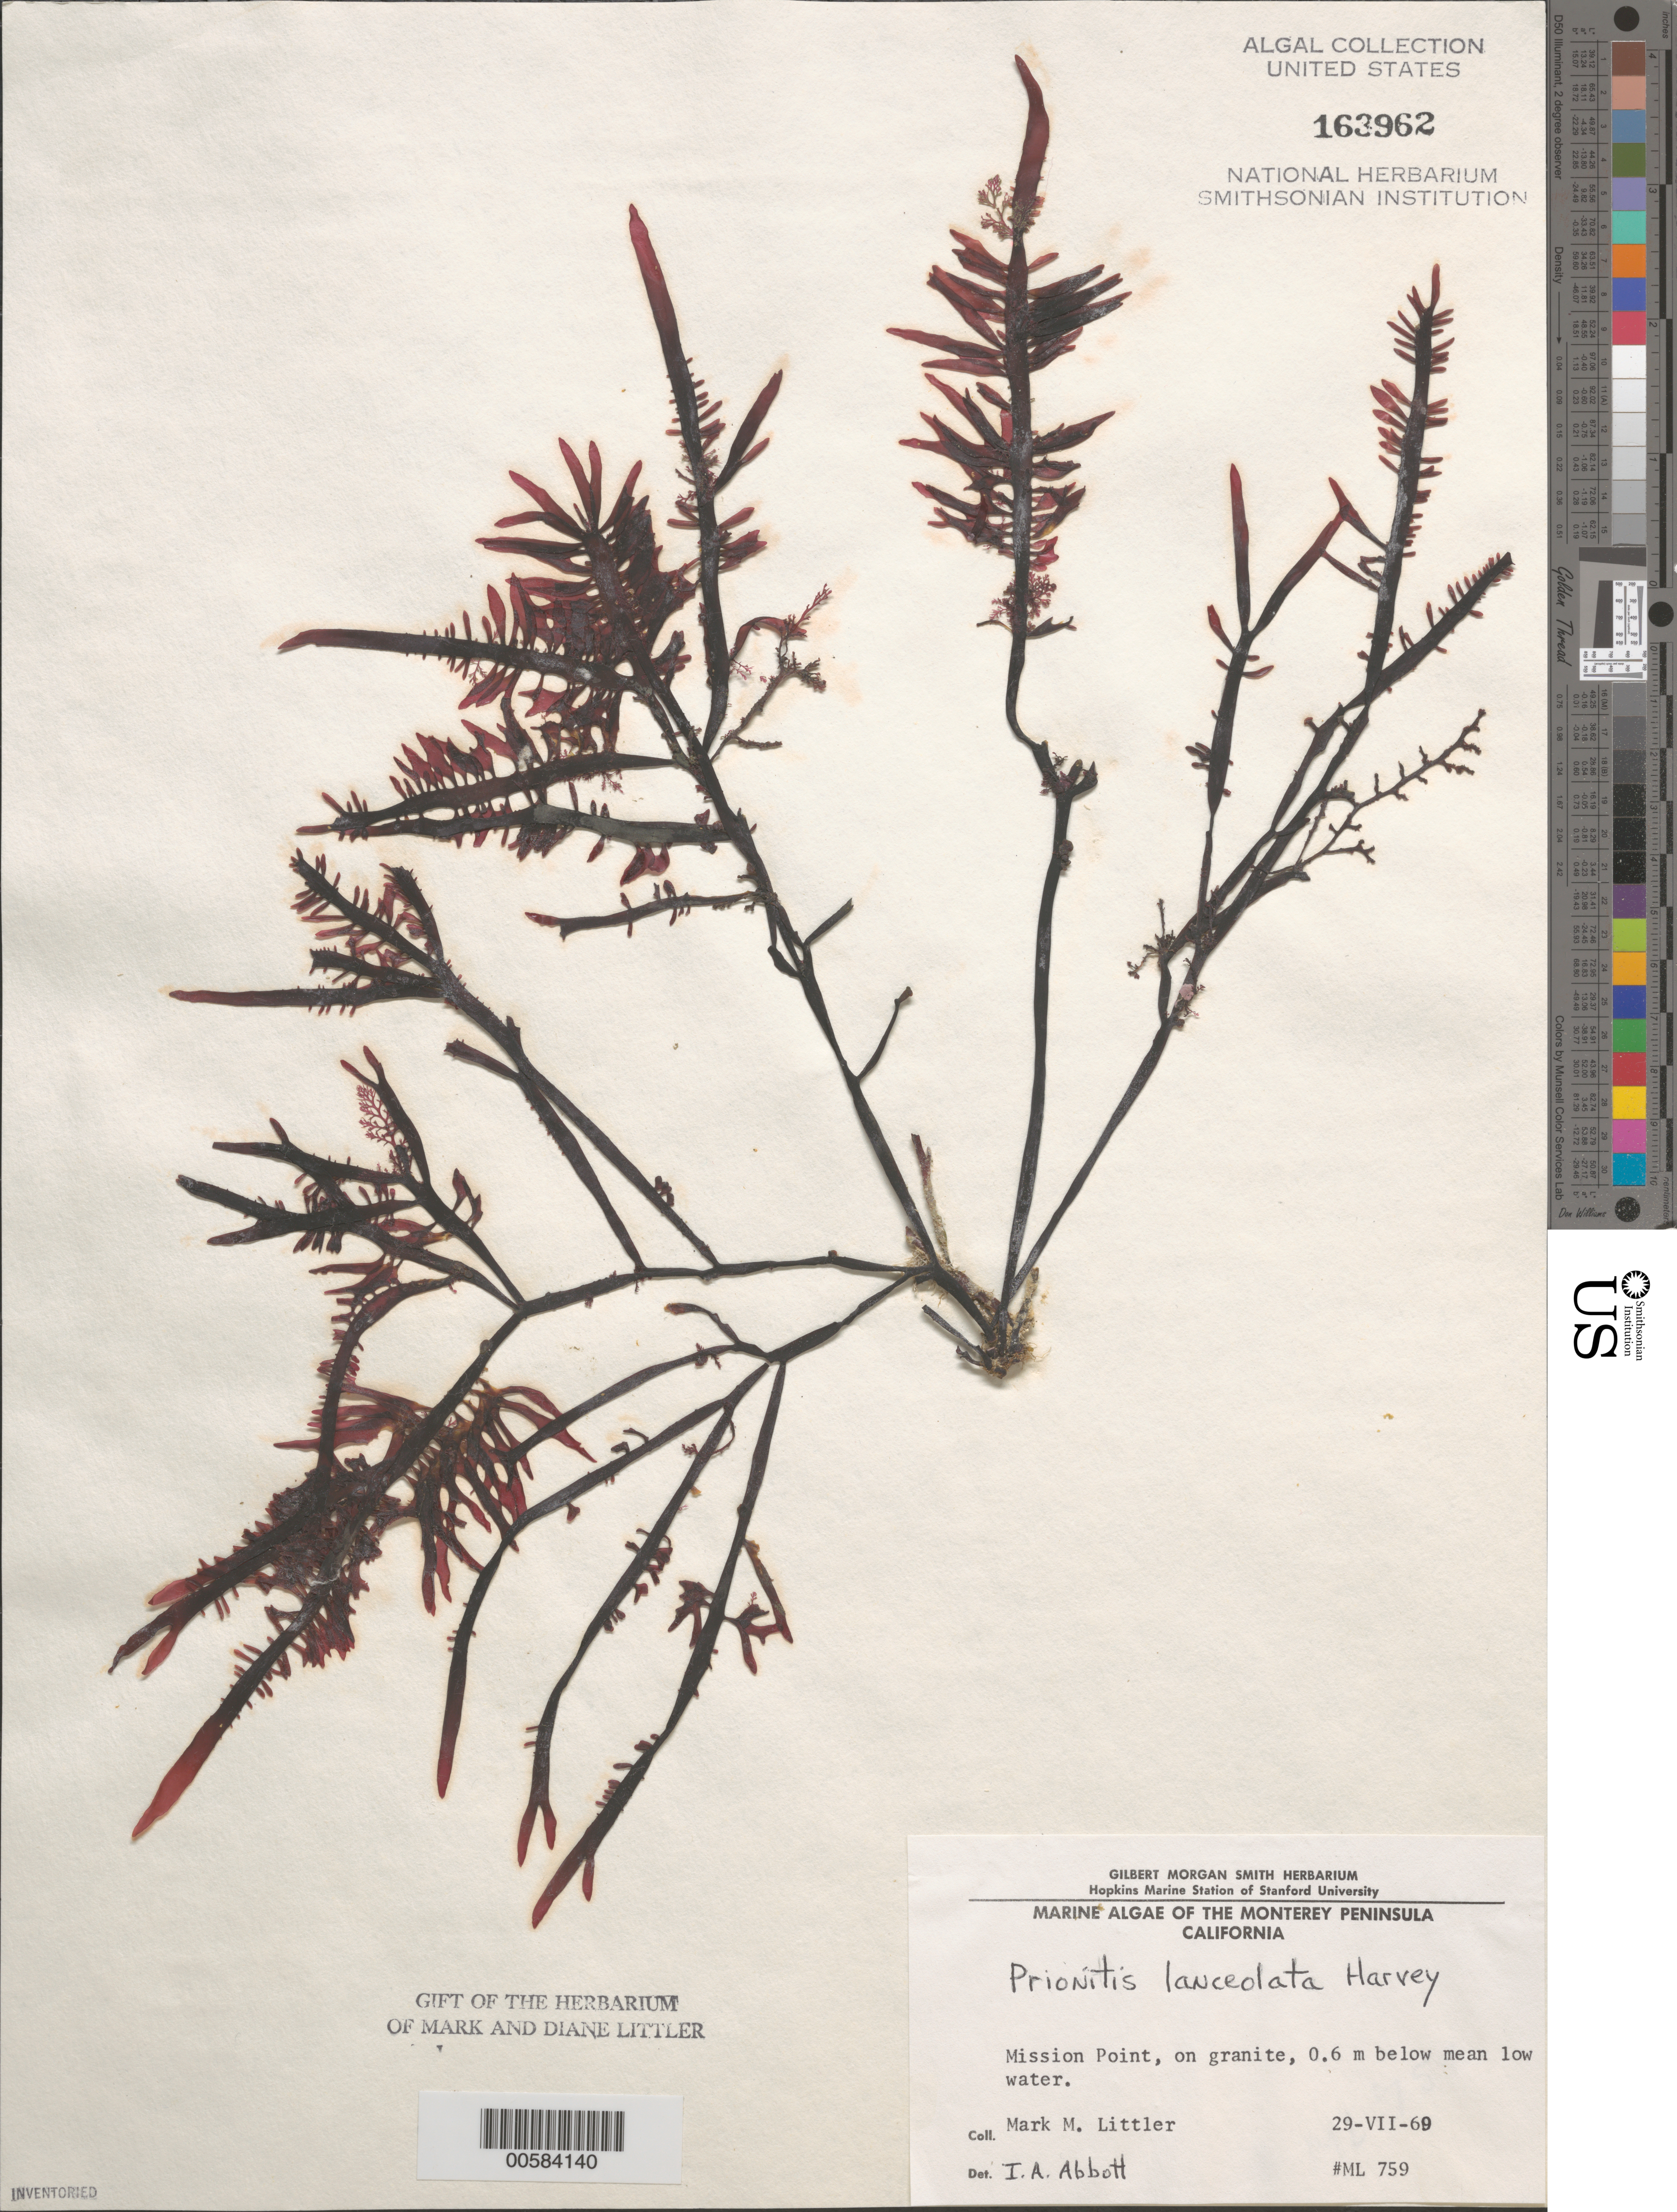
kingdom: Plantae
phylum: Rhodophyta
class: Florideophyceae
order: Cryptonemiales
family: Cryptonemiaceae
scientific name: Prionitis lanceolata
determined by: Abbott, Isabella A.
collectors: M. M. Littler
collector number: ML 759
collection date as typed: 29 Jul 1969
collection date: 1969-07-29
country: United States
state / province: California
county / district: Monterey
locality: Mission Point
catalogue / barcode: US 163962